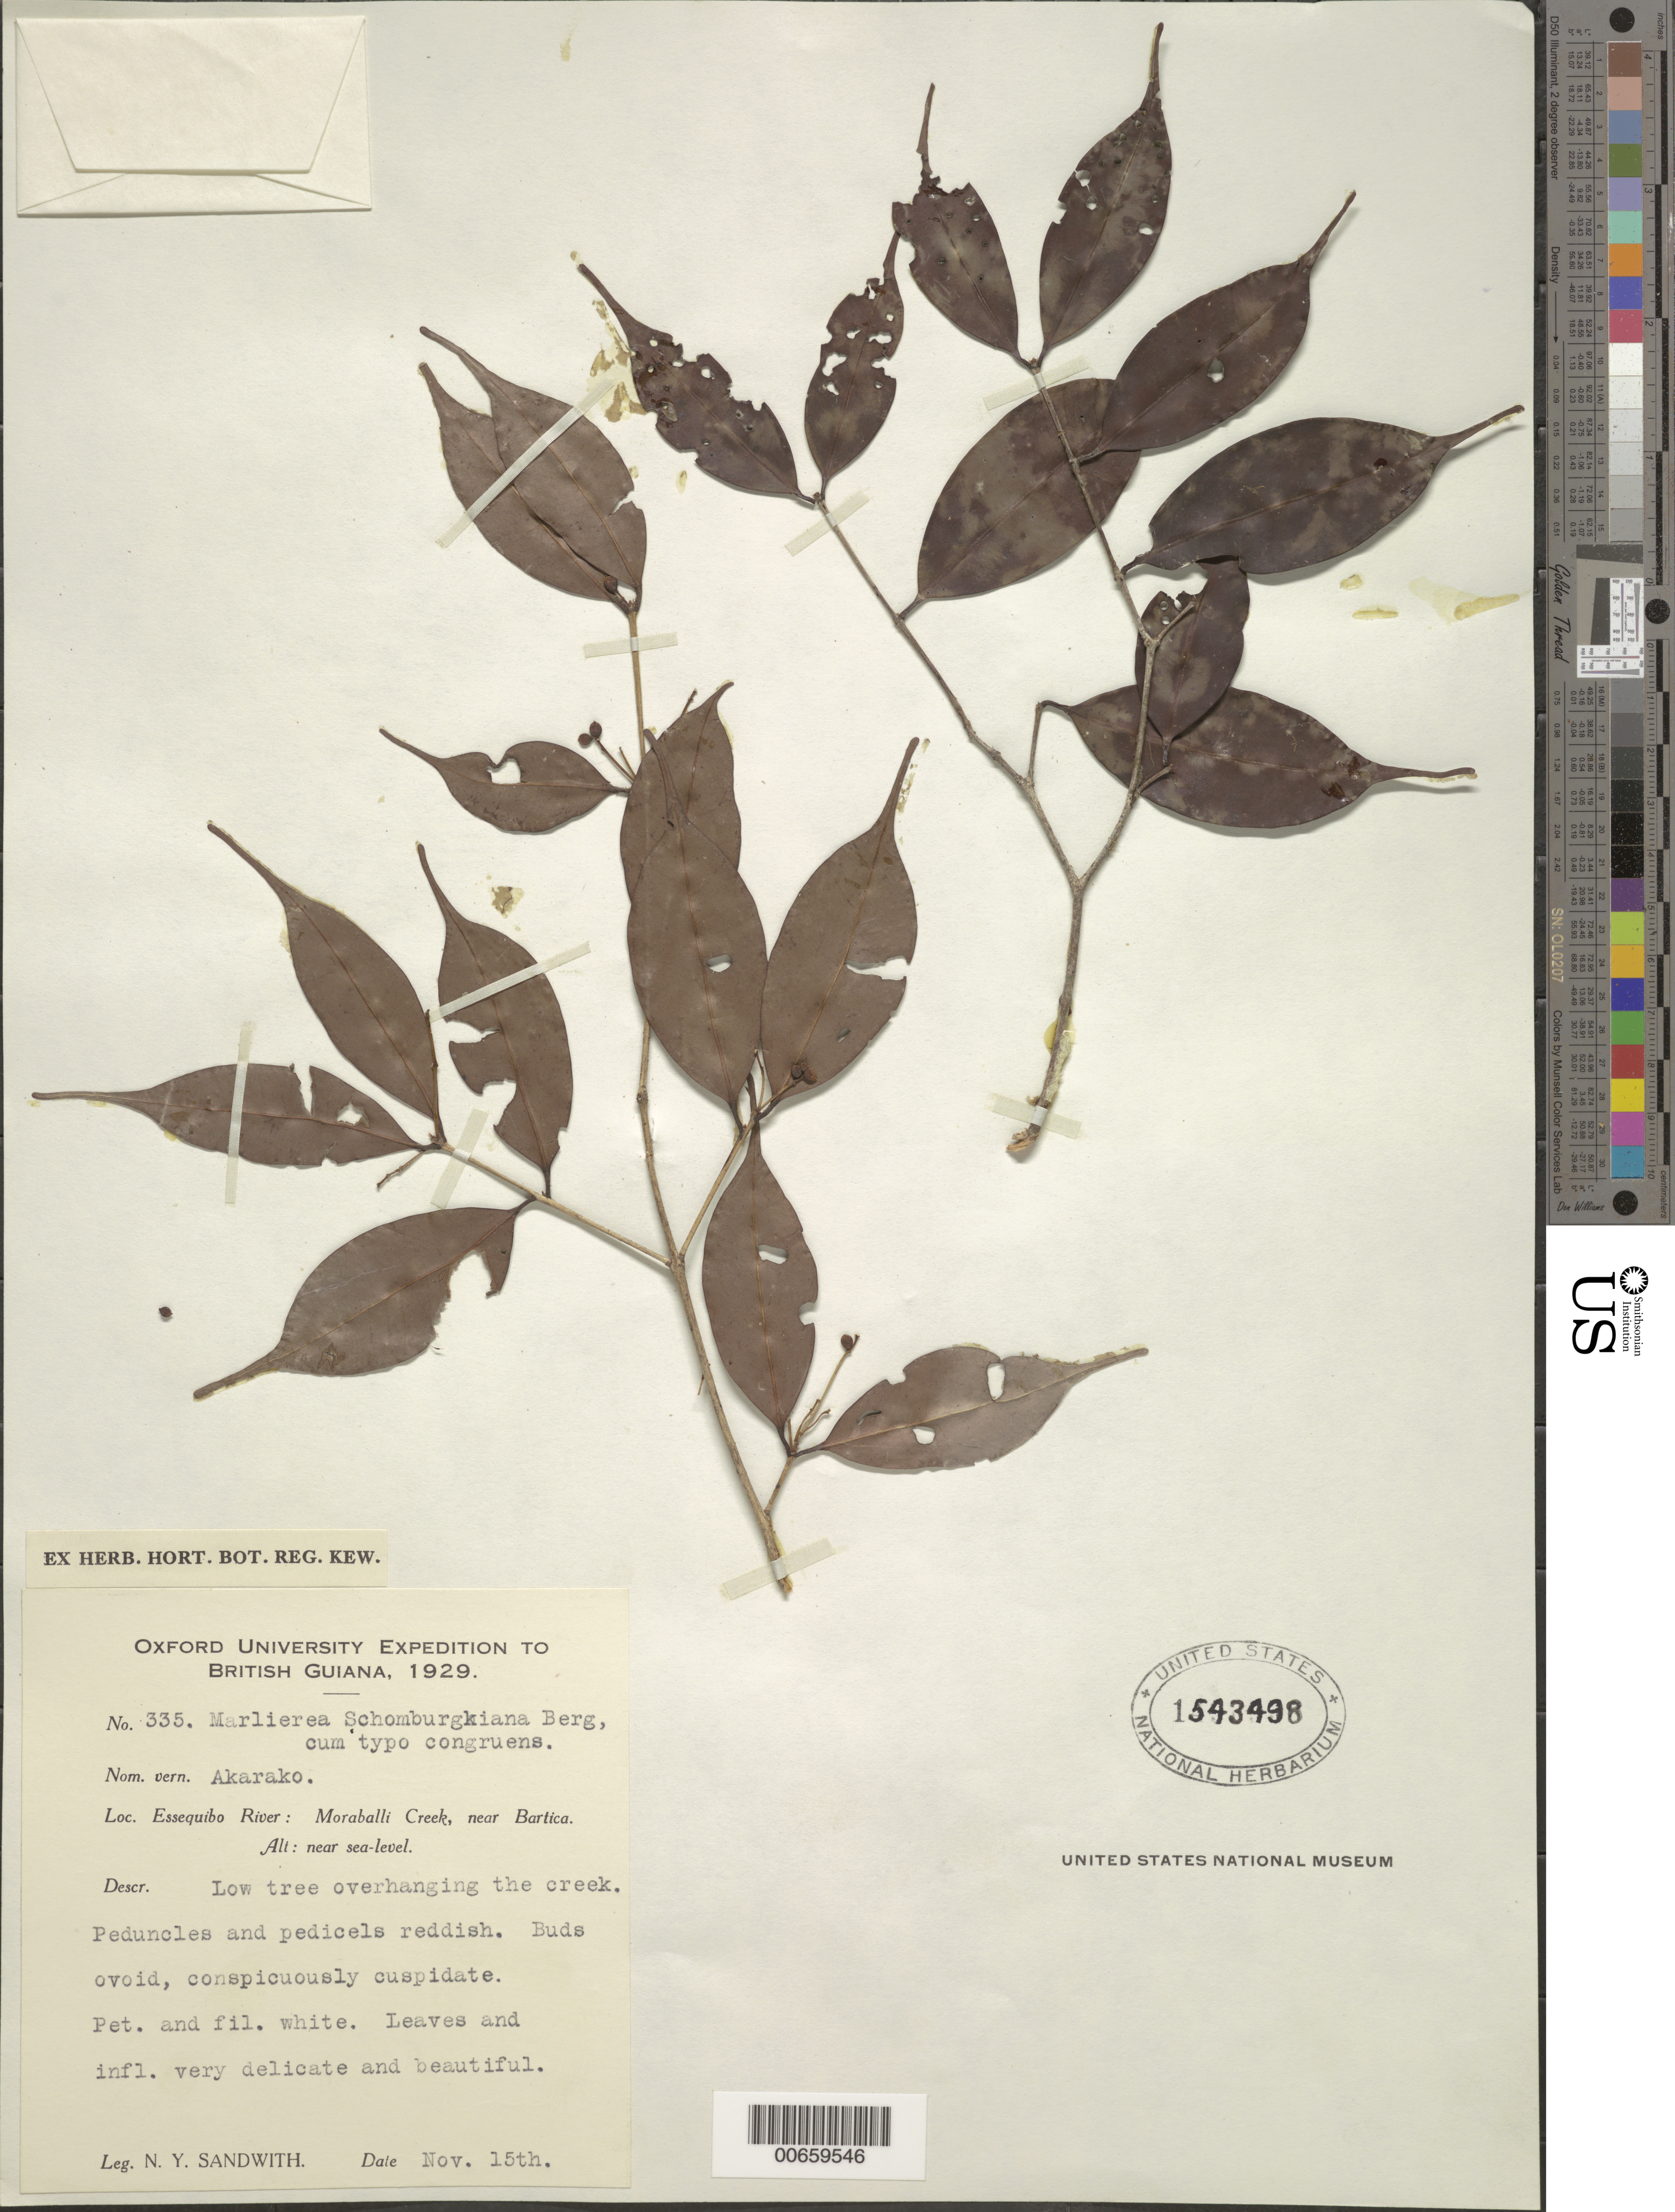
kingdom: Plantae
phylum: Tracheophyta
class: Magnoliopsida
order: Myrtales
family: Myrtaceae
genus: Myrcia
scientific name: Myrcia neoschomburgkiana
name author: E. Lucas & C.E. Wilson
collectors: N. Y. Sandwith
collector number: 335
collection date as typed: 15-Nov-29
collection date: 1929-11-15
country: Guyana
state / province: U. Demerara-Berbice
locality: Moraballi Creek, Essequibo R., near Bartica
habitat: Overhanging creek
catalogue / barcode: US 1543498